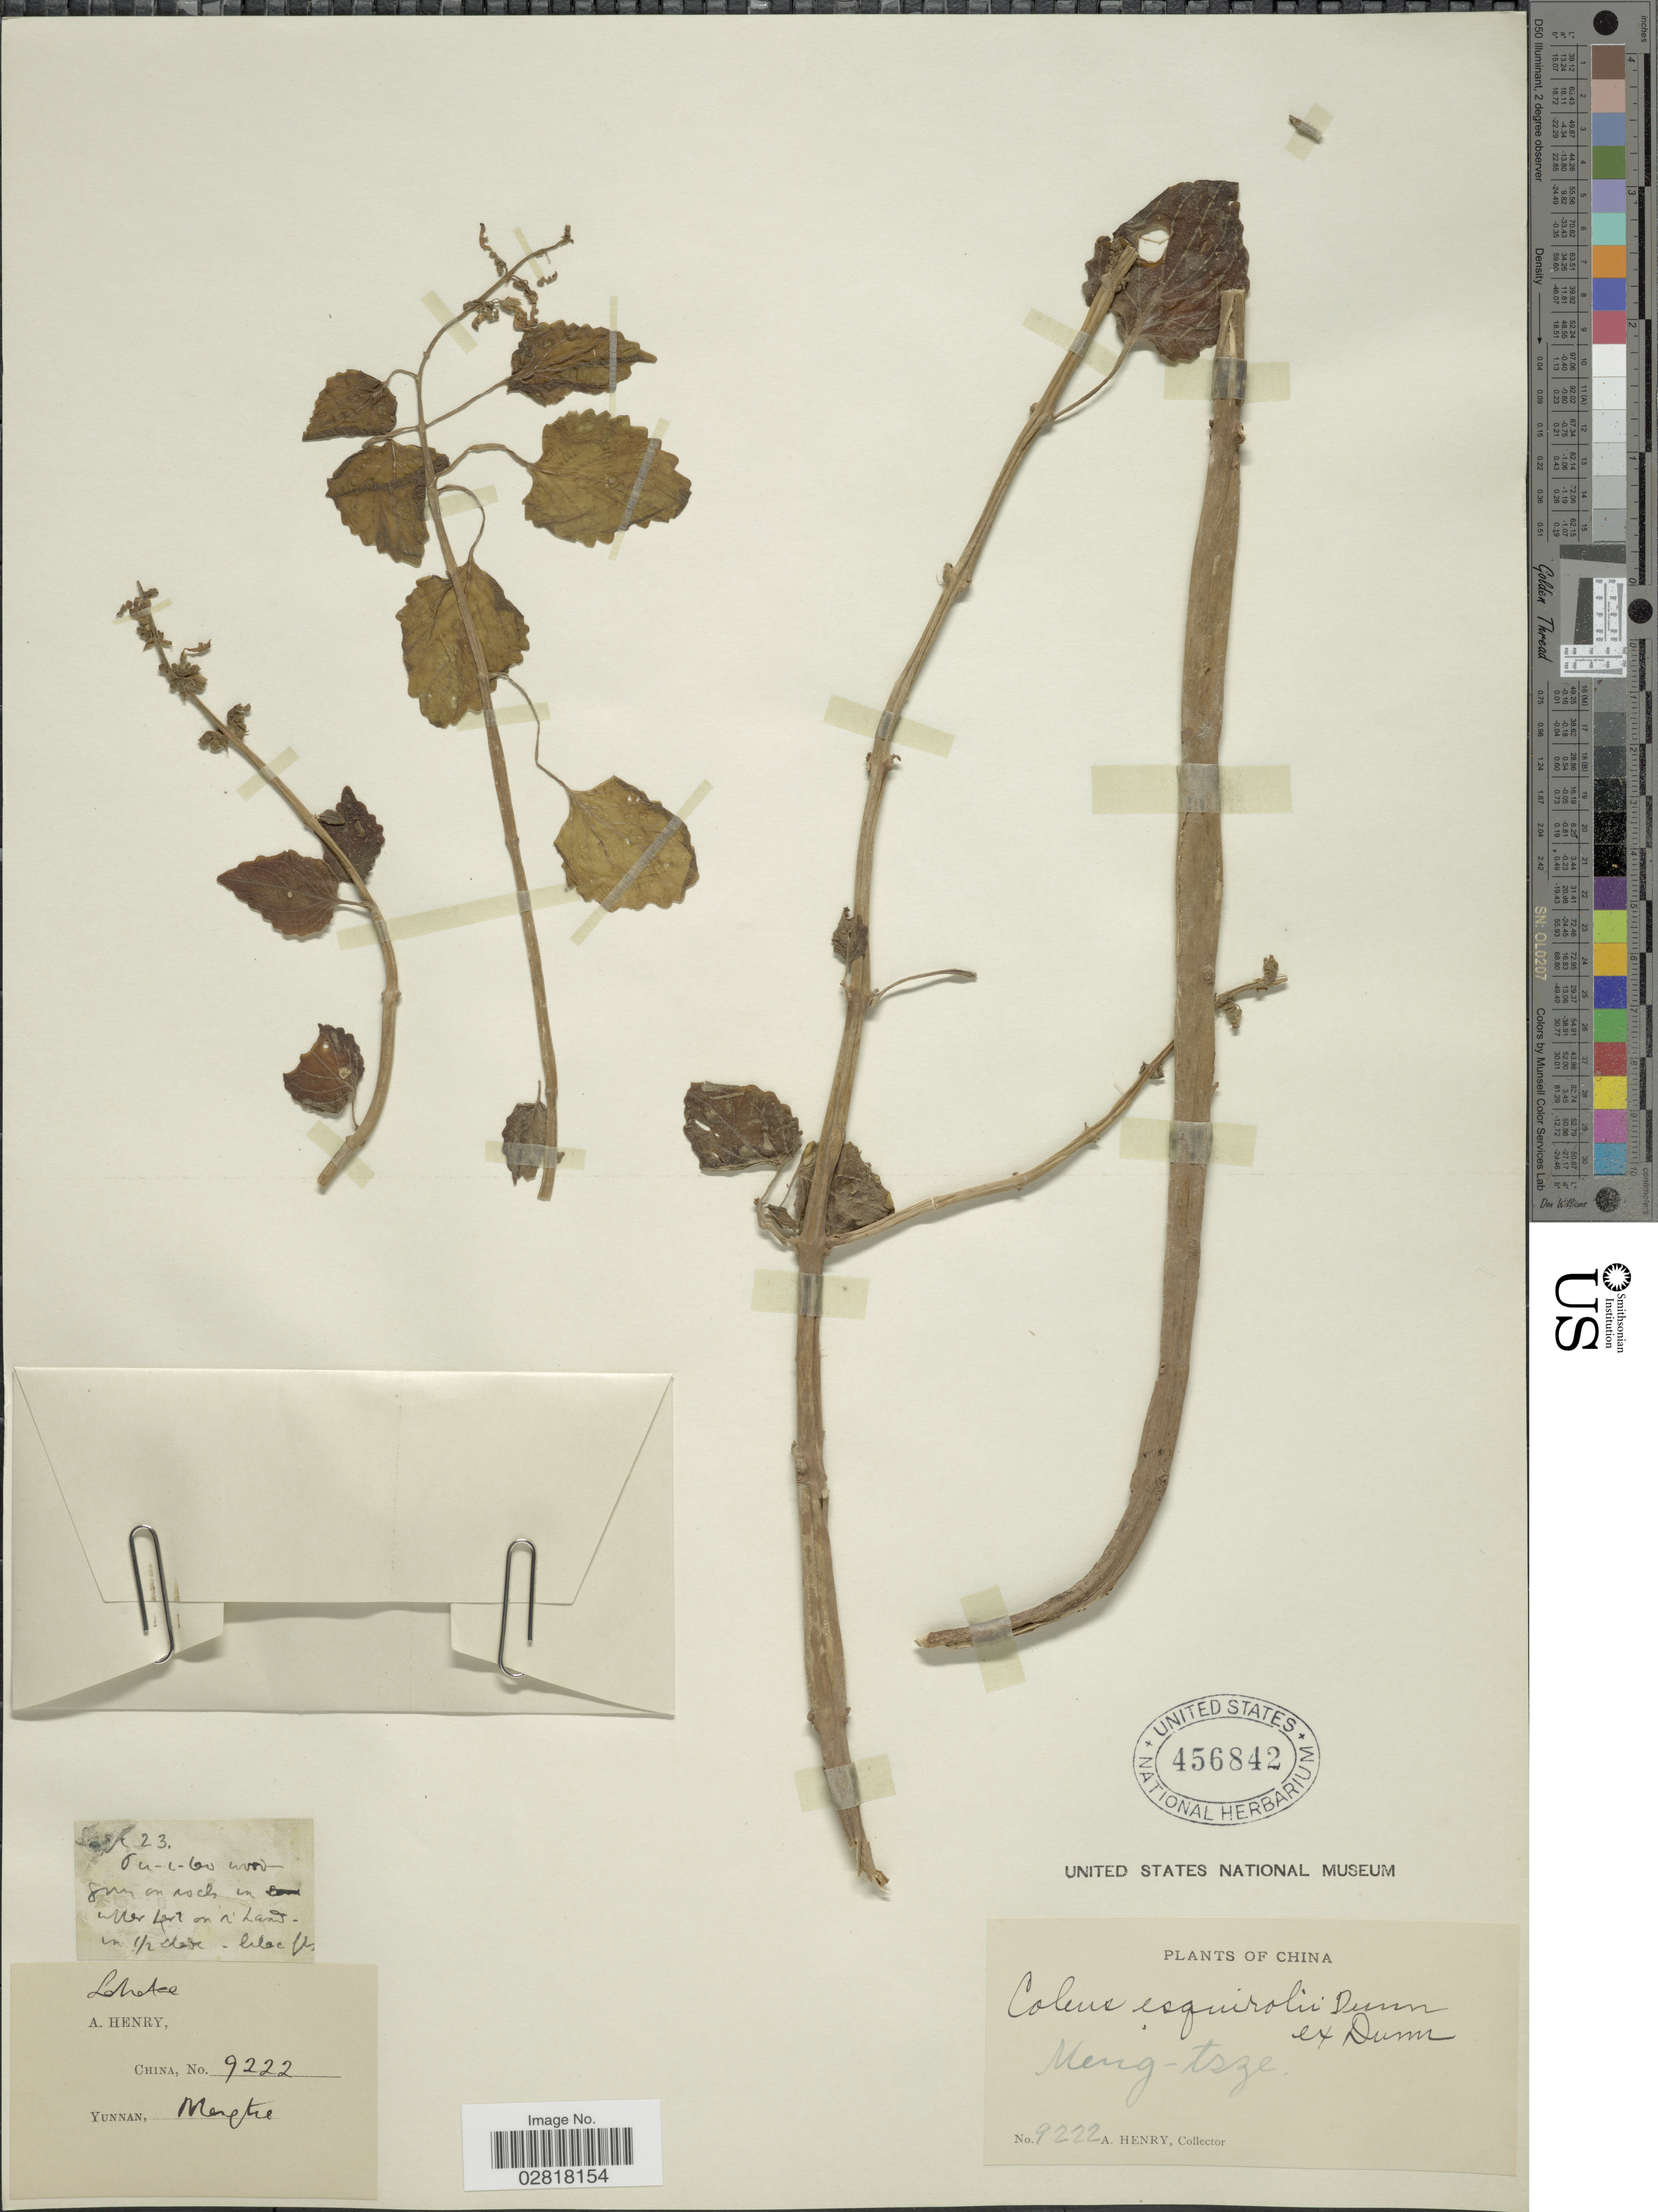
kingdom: Plantae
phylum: Tracheophyta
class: Magnoliopsida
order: Lamiales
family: Lamiaceae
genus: Plectranthus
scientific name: Plectranthus parishii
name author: Hook. f.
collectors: A. Henry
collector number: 9222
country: China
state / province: Yunnan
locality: Meng-tsze.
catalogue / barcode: US 456842